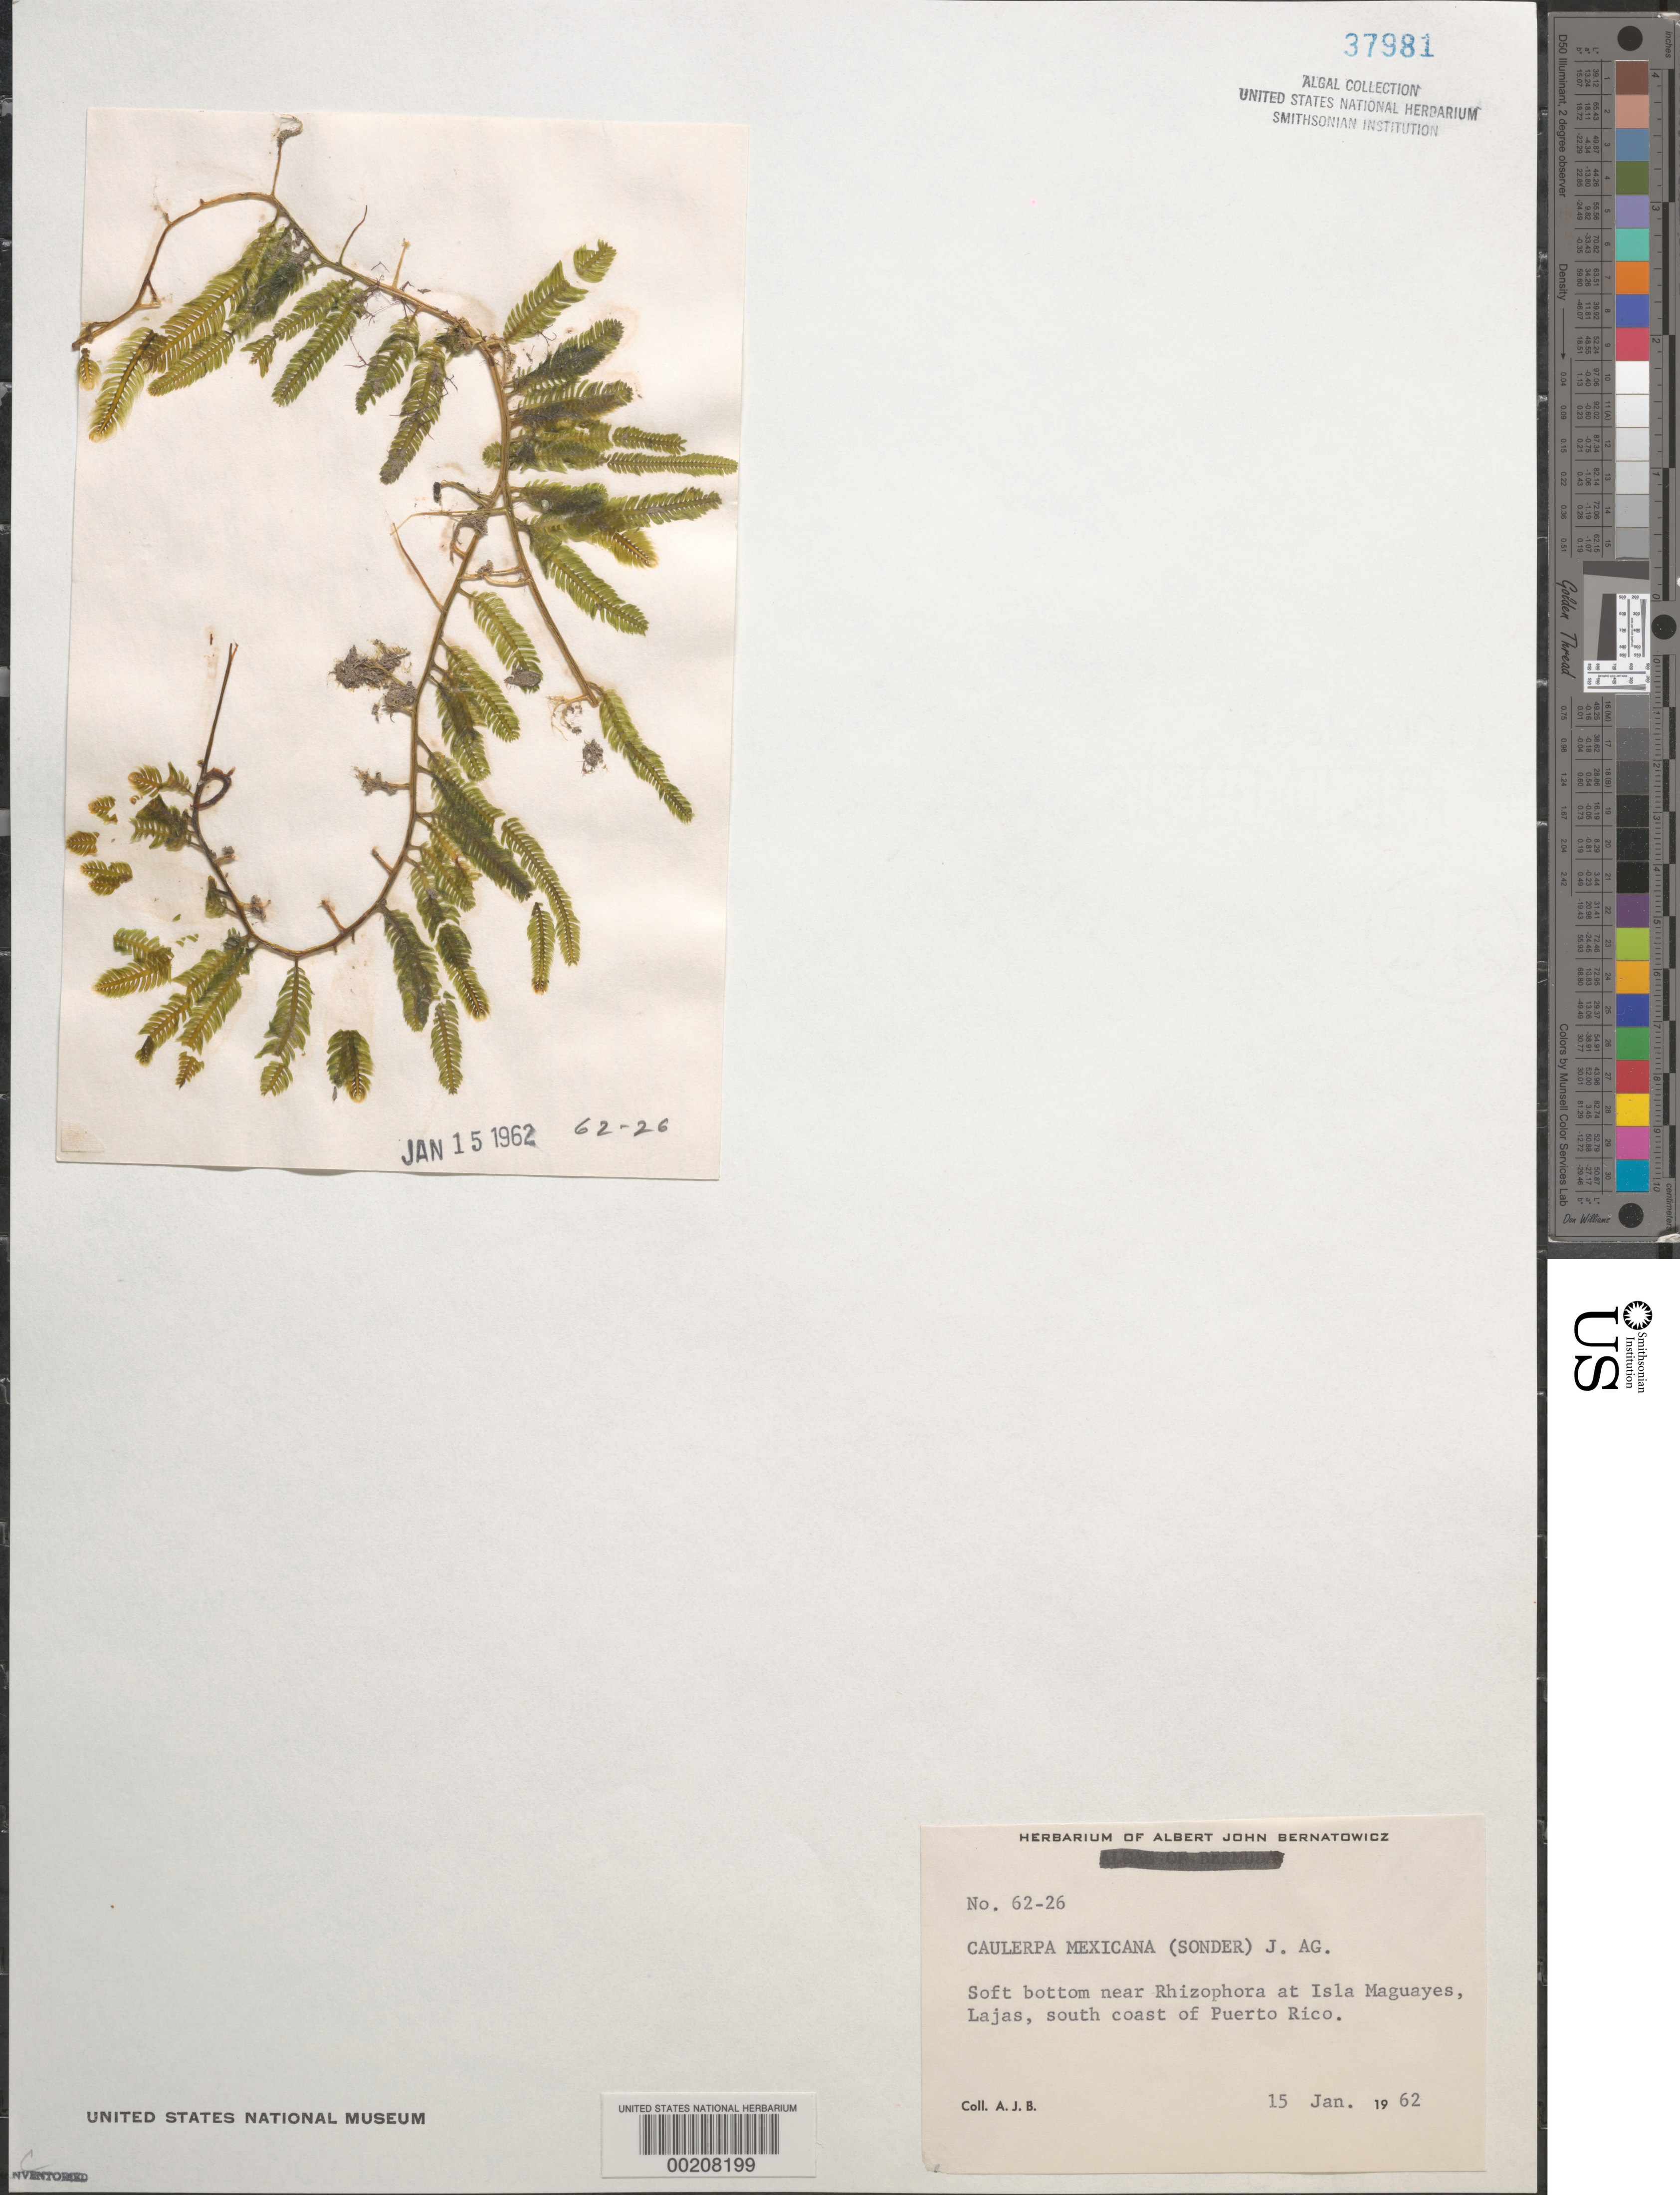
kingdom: Plantae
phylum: Chlorophyta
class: Ulvophyceae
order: Bryopsidales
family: Caulerpaceae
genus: Caulerpa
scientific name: Caulerpa mexicana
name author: Sond. ex Kütz.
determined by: Dahl, A. E.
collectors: A. Bernatowicz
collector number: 62-26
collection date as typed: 15 Jan 1962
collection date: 1962-01-15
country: Puerto Rico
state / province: Lajas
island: Isla Maguayes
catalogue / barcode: US 37981